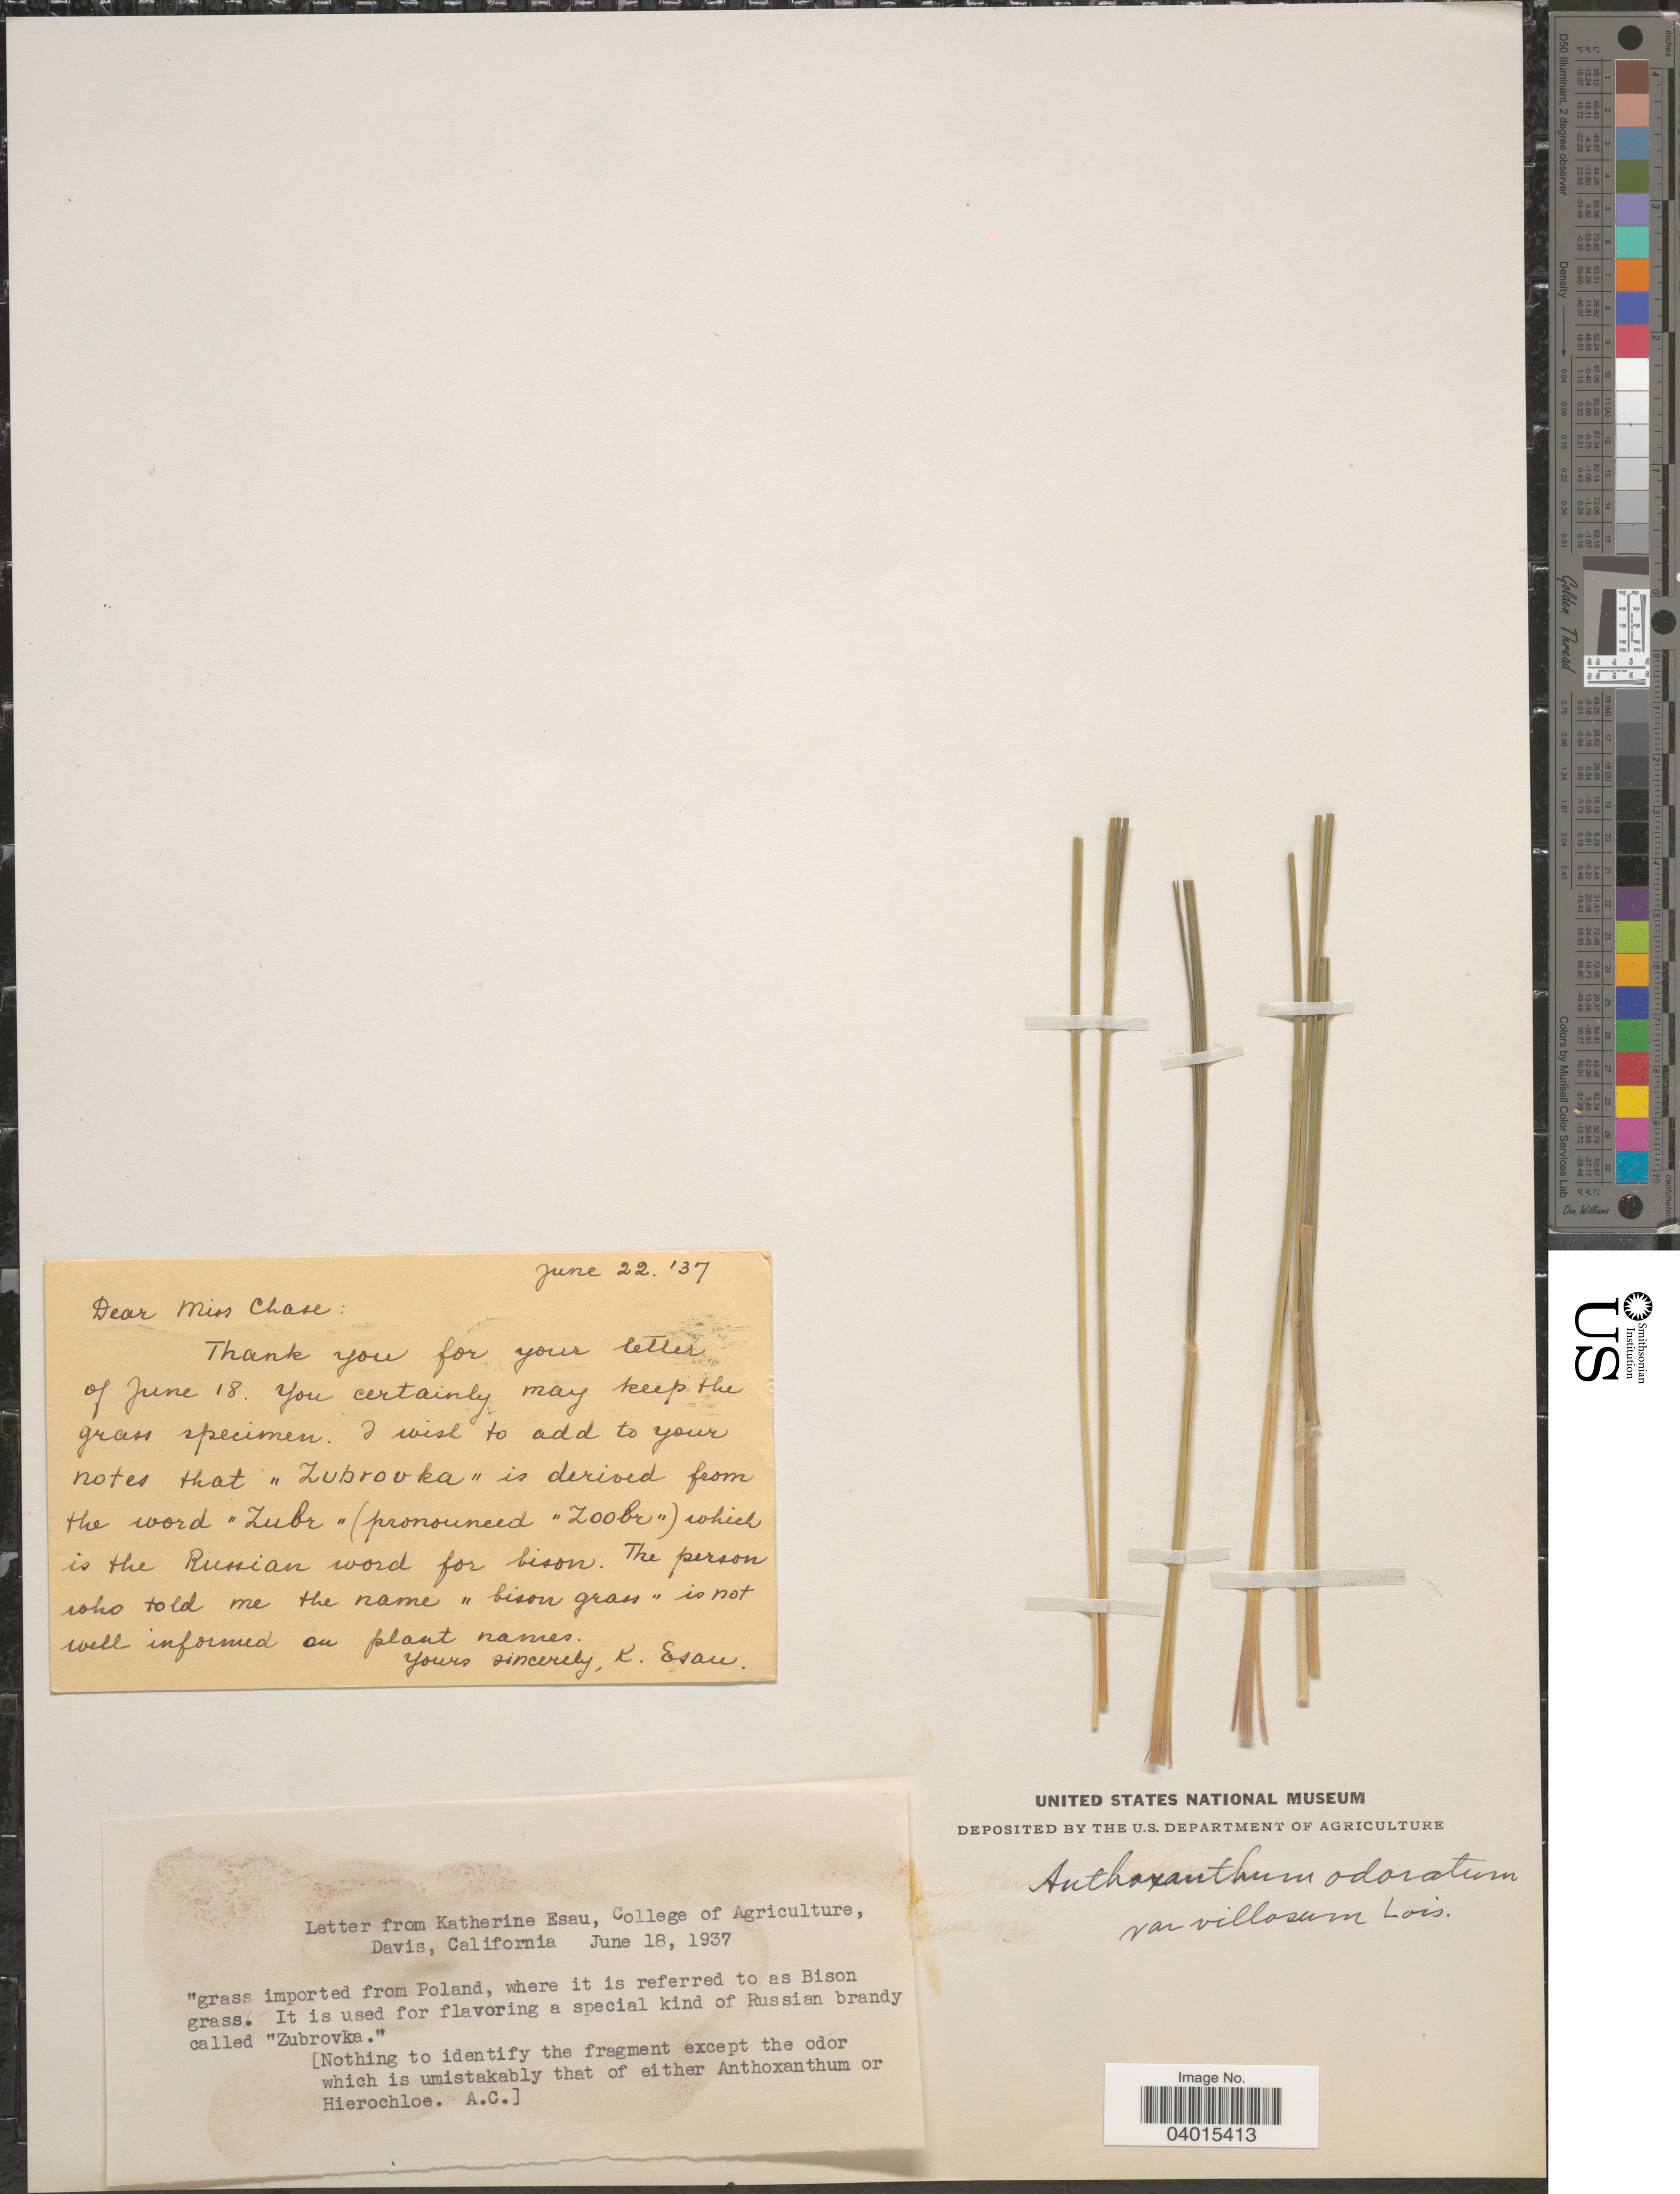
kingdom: Plantae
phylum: Tracheophyta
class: Liliopsida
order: Poales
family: Poaceae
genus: Anthoxanthum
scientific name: Anthoxanthum odoratum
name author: L.